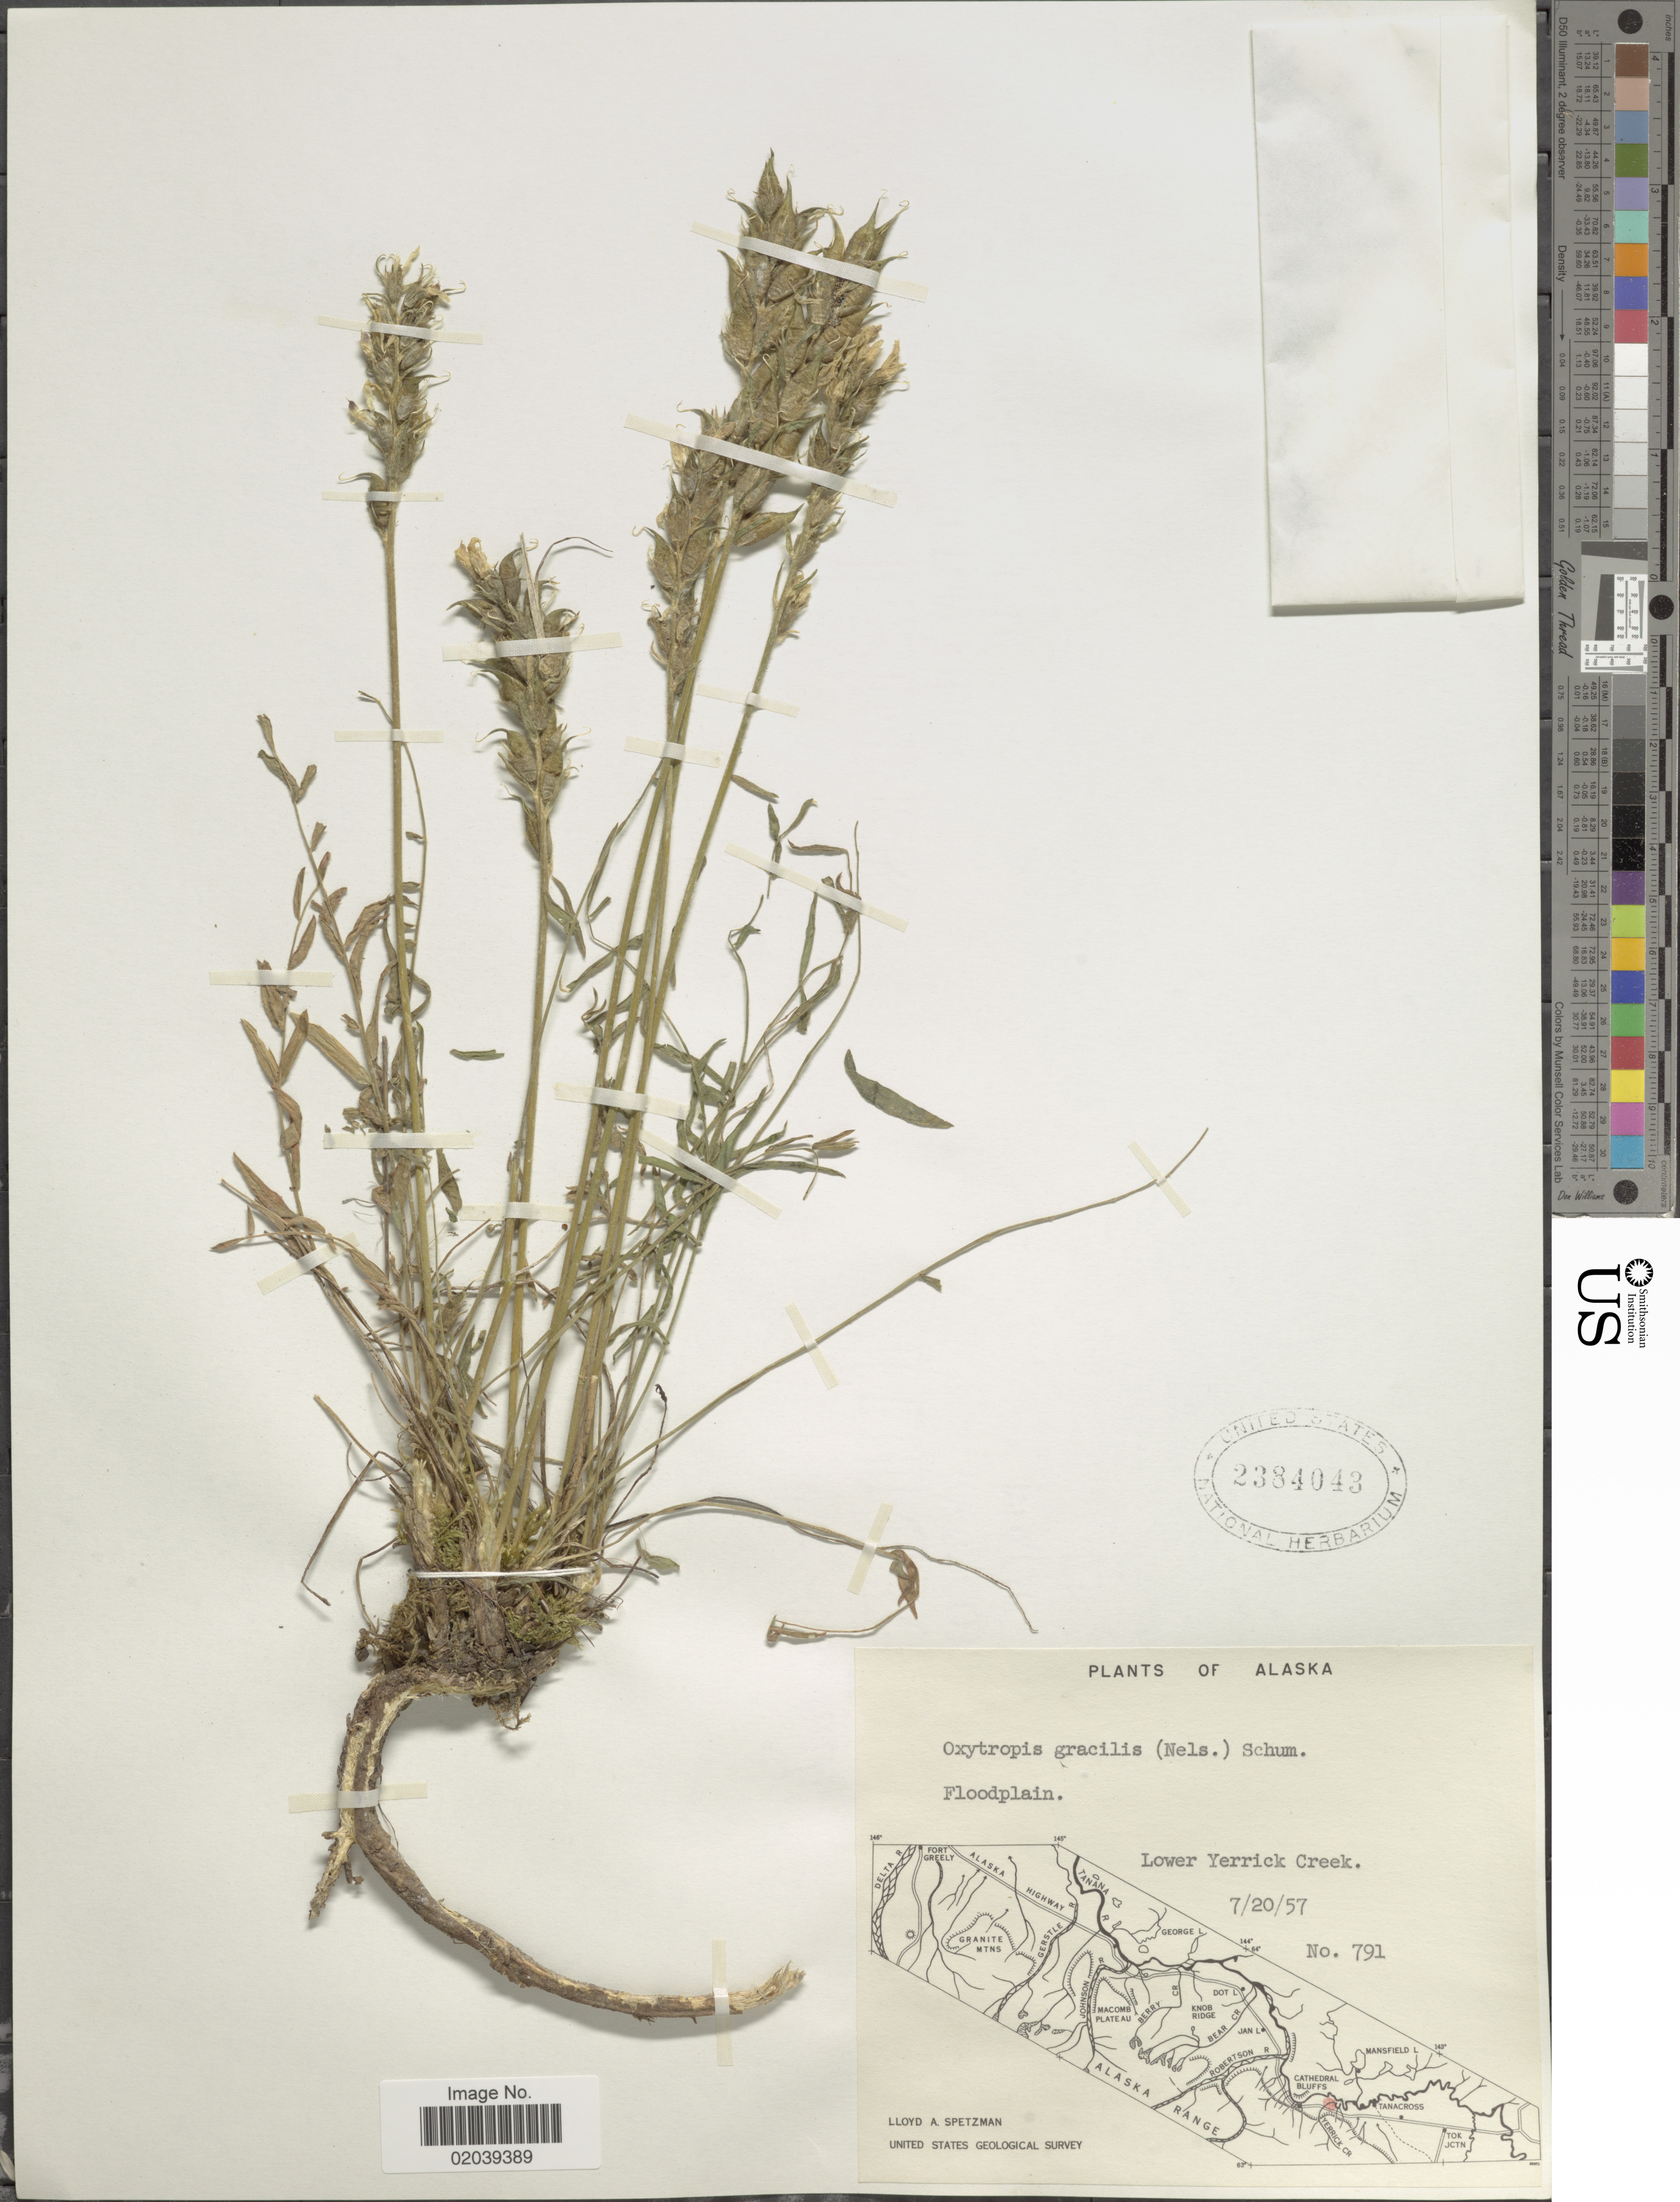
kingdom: Plantae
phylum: Tracheophyta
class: Magnoliopsida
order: Fabales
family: Fabaceae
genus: Oxytropis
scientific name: Oxytropis campestris var. gracilis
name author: (A. Nelson) Barneby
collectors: L. Spetzman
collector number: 791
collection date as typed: Transcribed d/m/y: 20/7/57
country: United States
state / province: Alaska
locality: Floodplain. Lower Yerrick Creek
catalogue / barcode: US 2384043